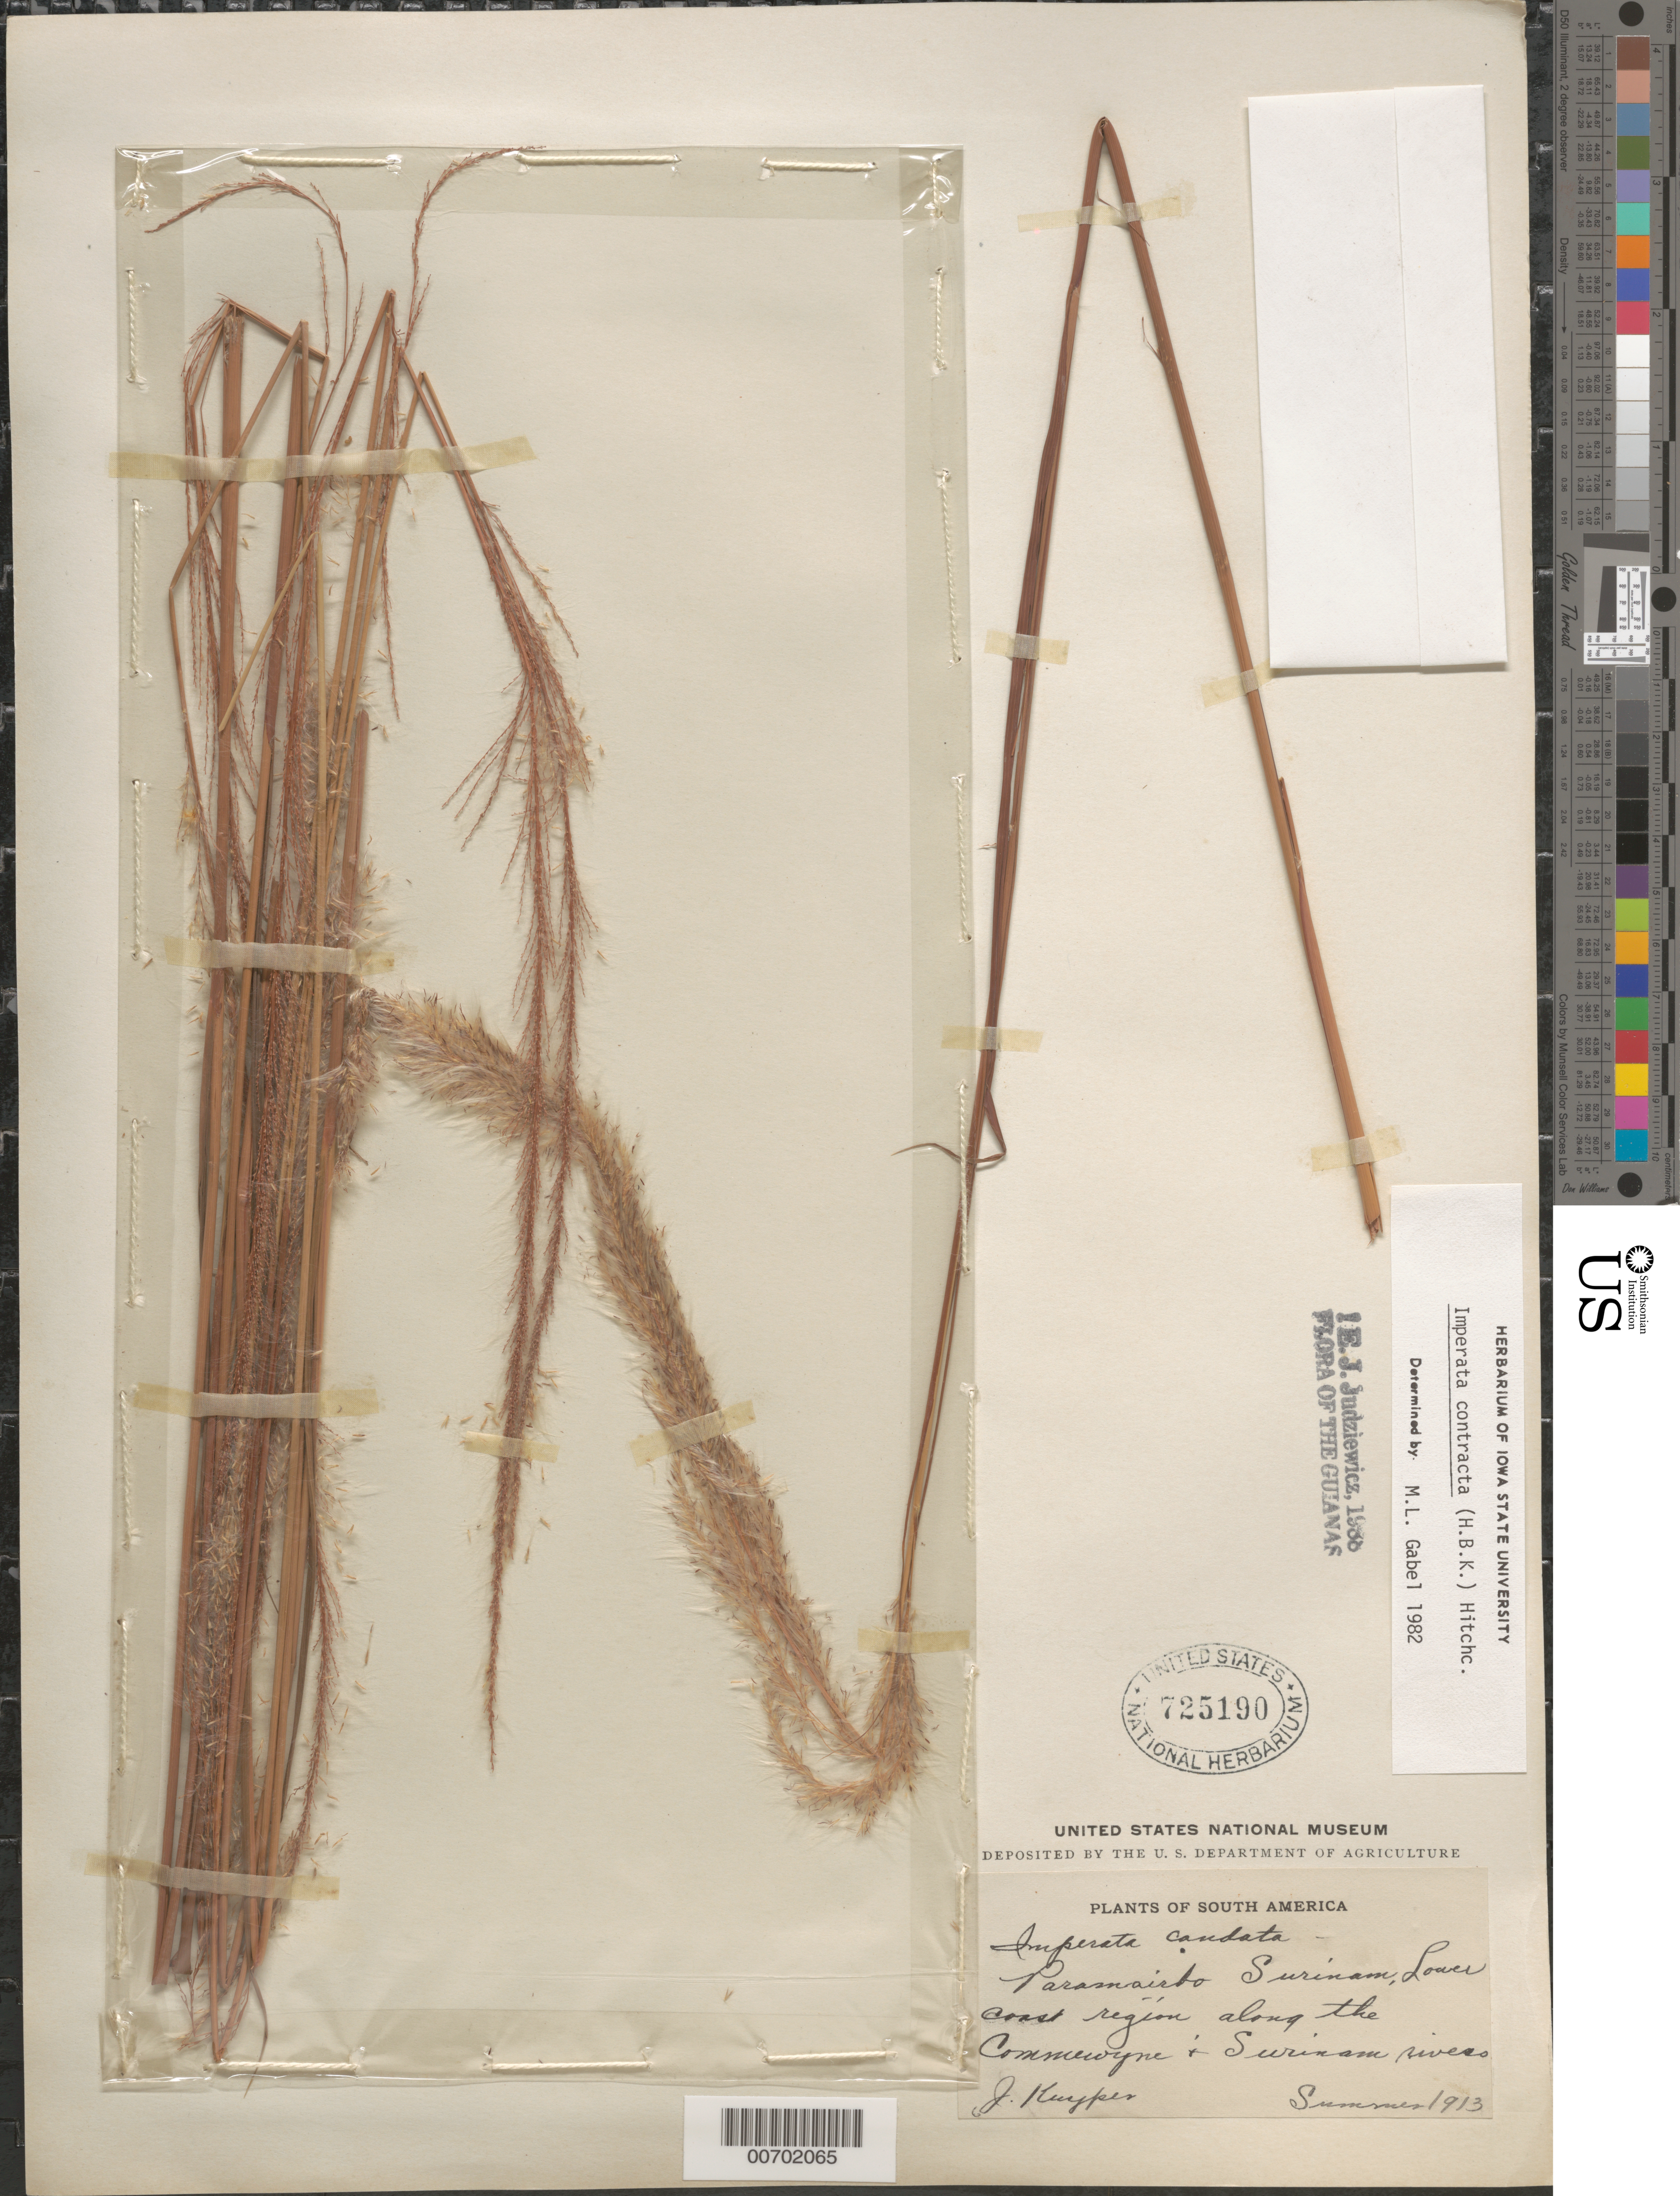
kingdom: Plantae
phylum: Tracheophyta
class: Liliopsida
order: Poales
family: Poaceae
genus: Imperata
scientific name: Imperata contracta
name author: (Kunth) Hitchc.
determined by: Gabel, M. L.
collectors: J. Kuyper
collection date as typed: Summer 1913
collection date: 1913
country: Suriname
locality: Paramaribo, lower coast region along the Commewyne and Surinam Rivers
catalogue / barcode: US 725190